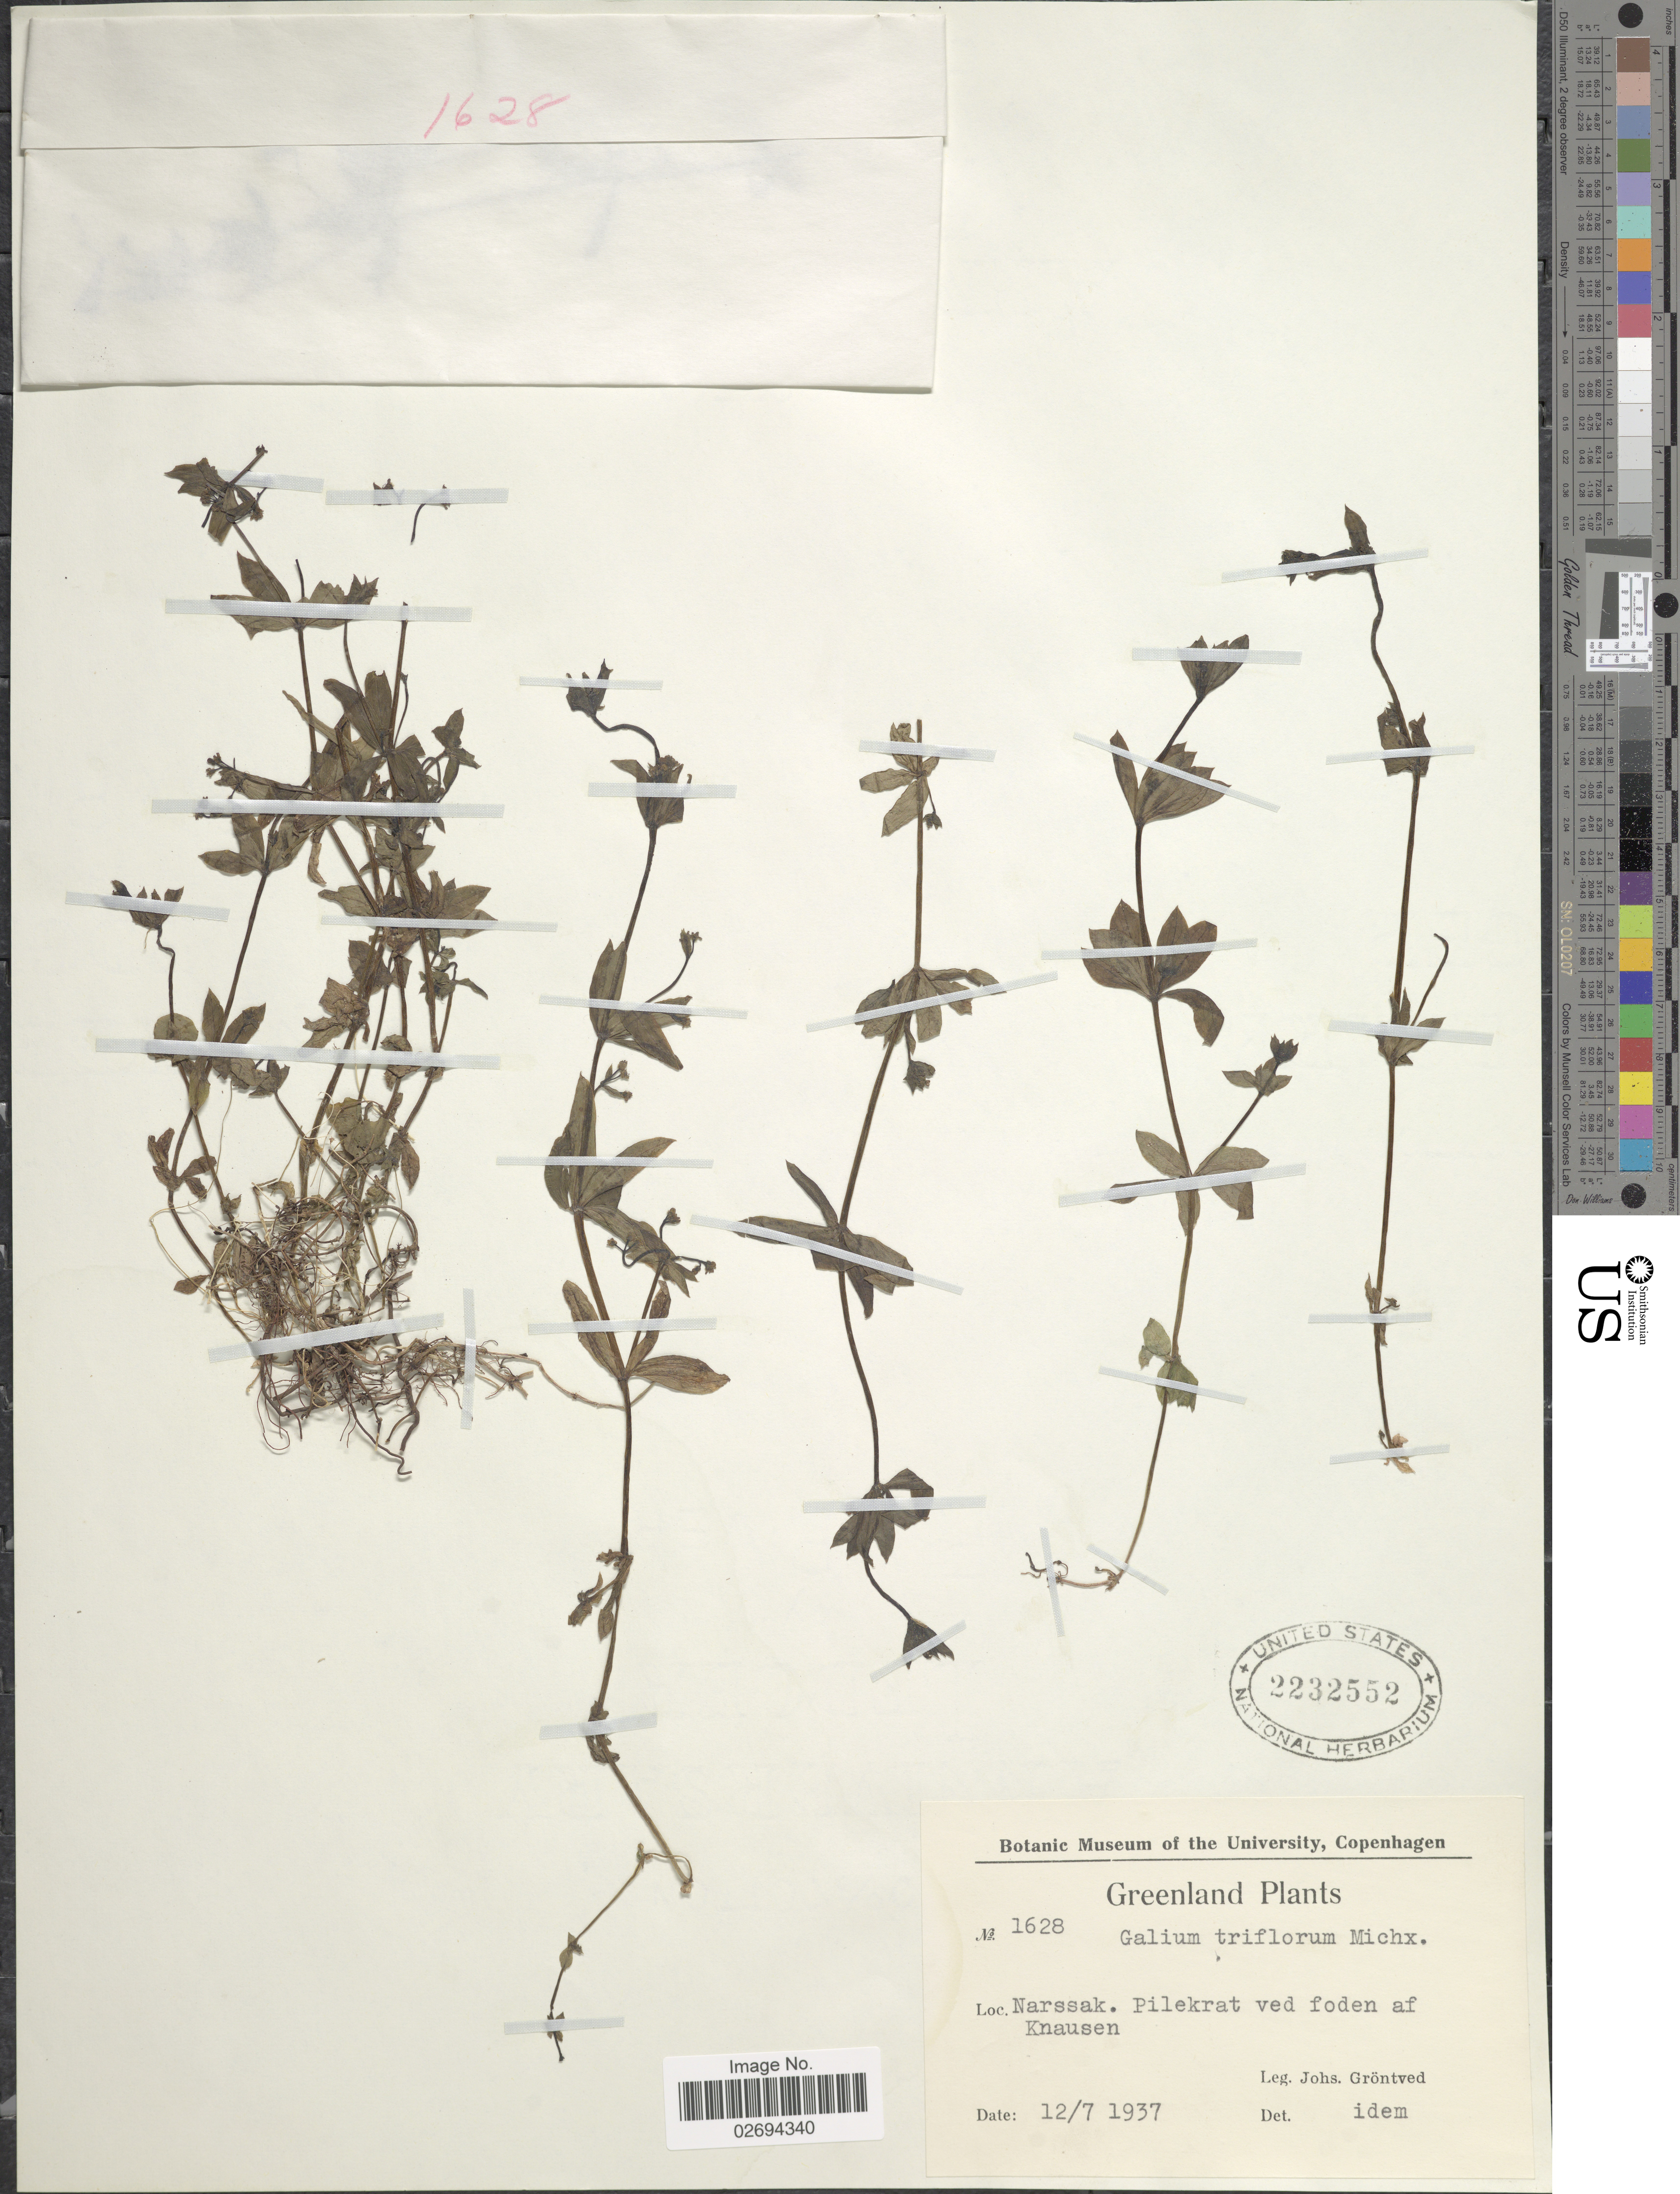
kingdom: Plantae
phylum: Tracheophyta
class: Magnoliopsida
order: Gentianales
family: Rubiaceae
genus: Galium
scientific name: Galium triflorum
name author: Michx.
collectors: J. Gröntved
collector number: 1628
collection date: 1937-07-12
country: Greenland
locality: Narssak. Pilekrat ved foden af Knausen.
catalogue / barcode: US 2232552